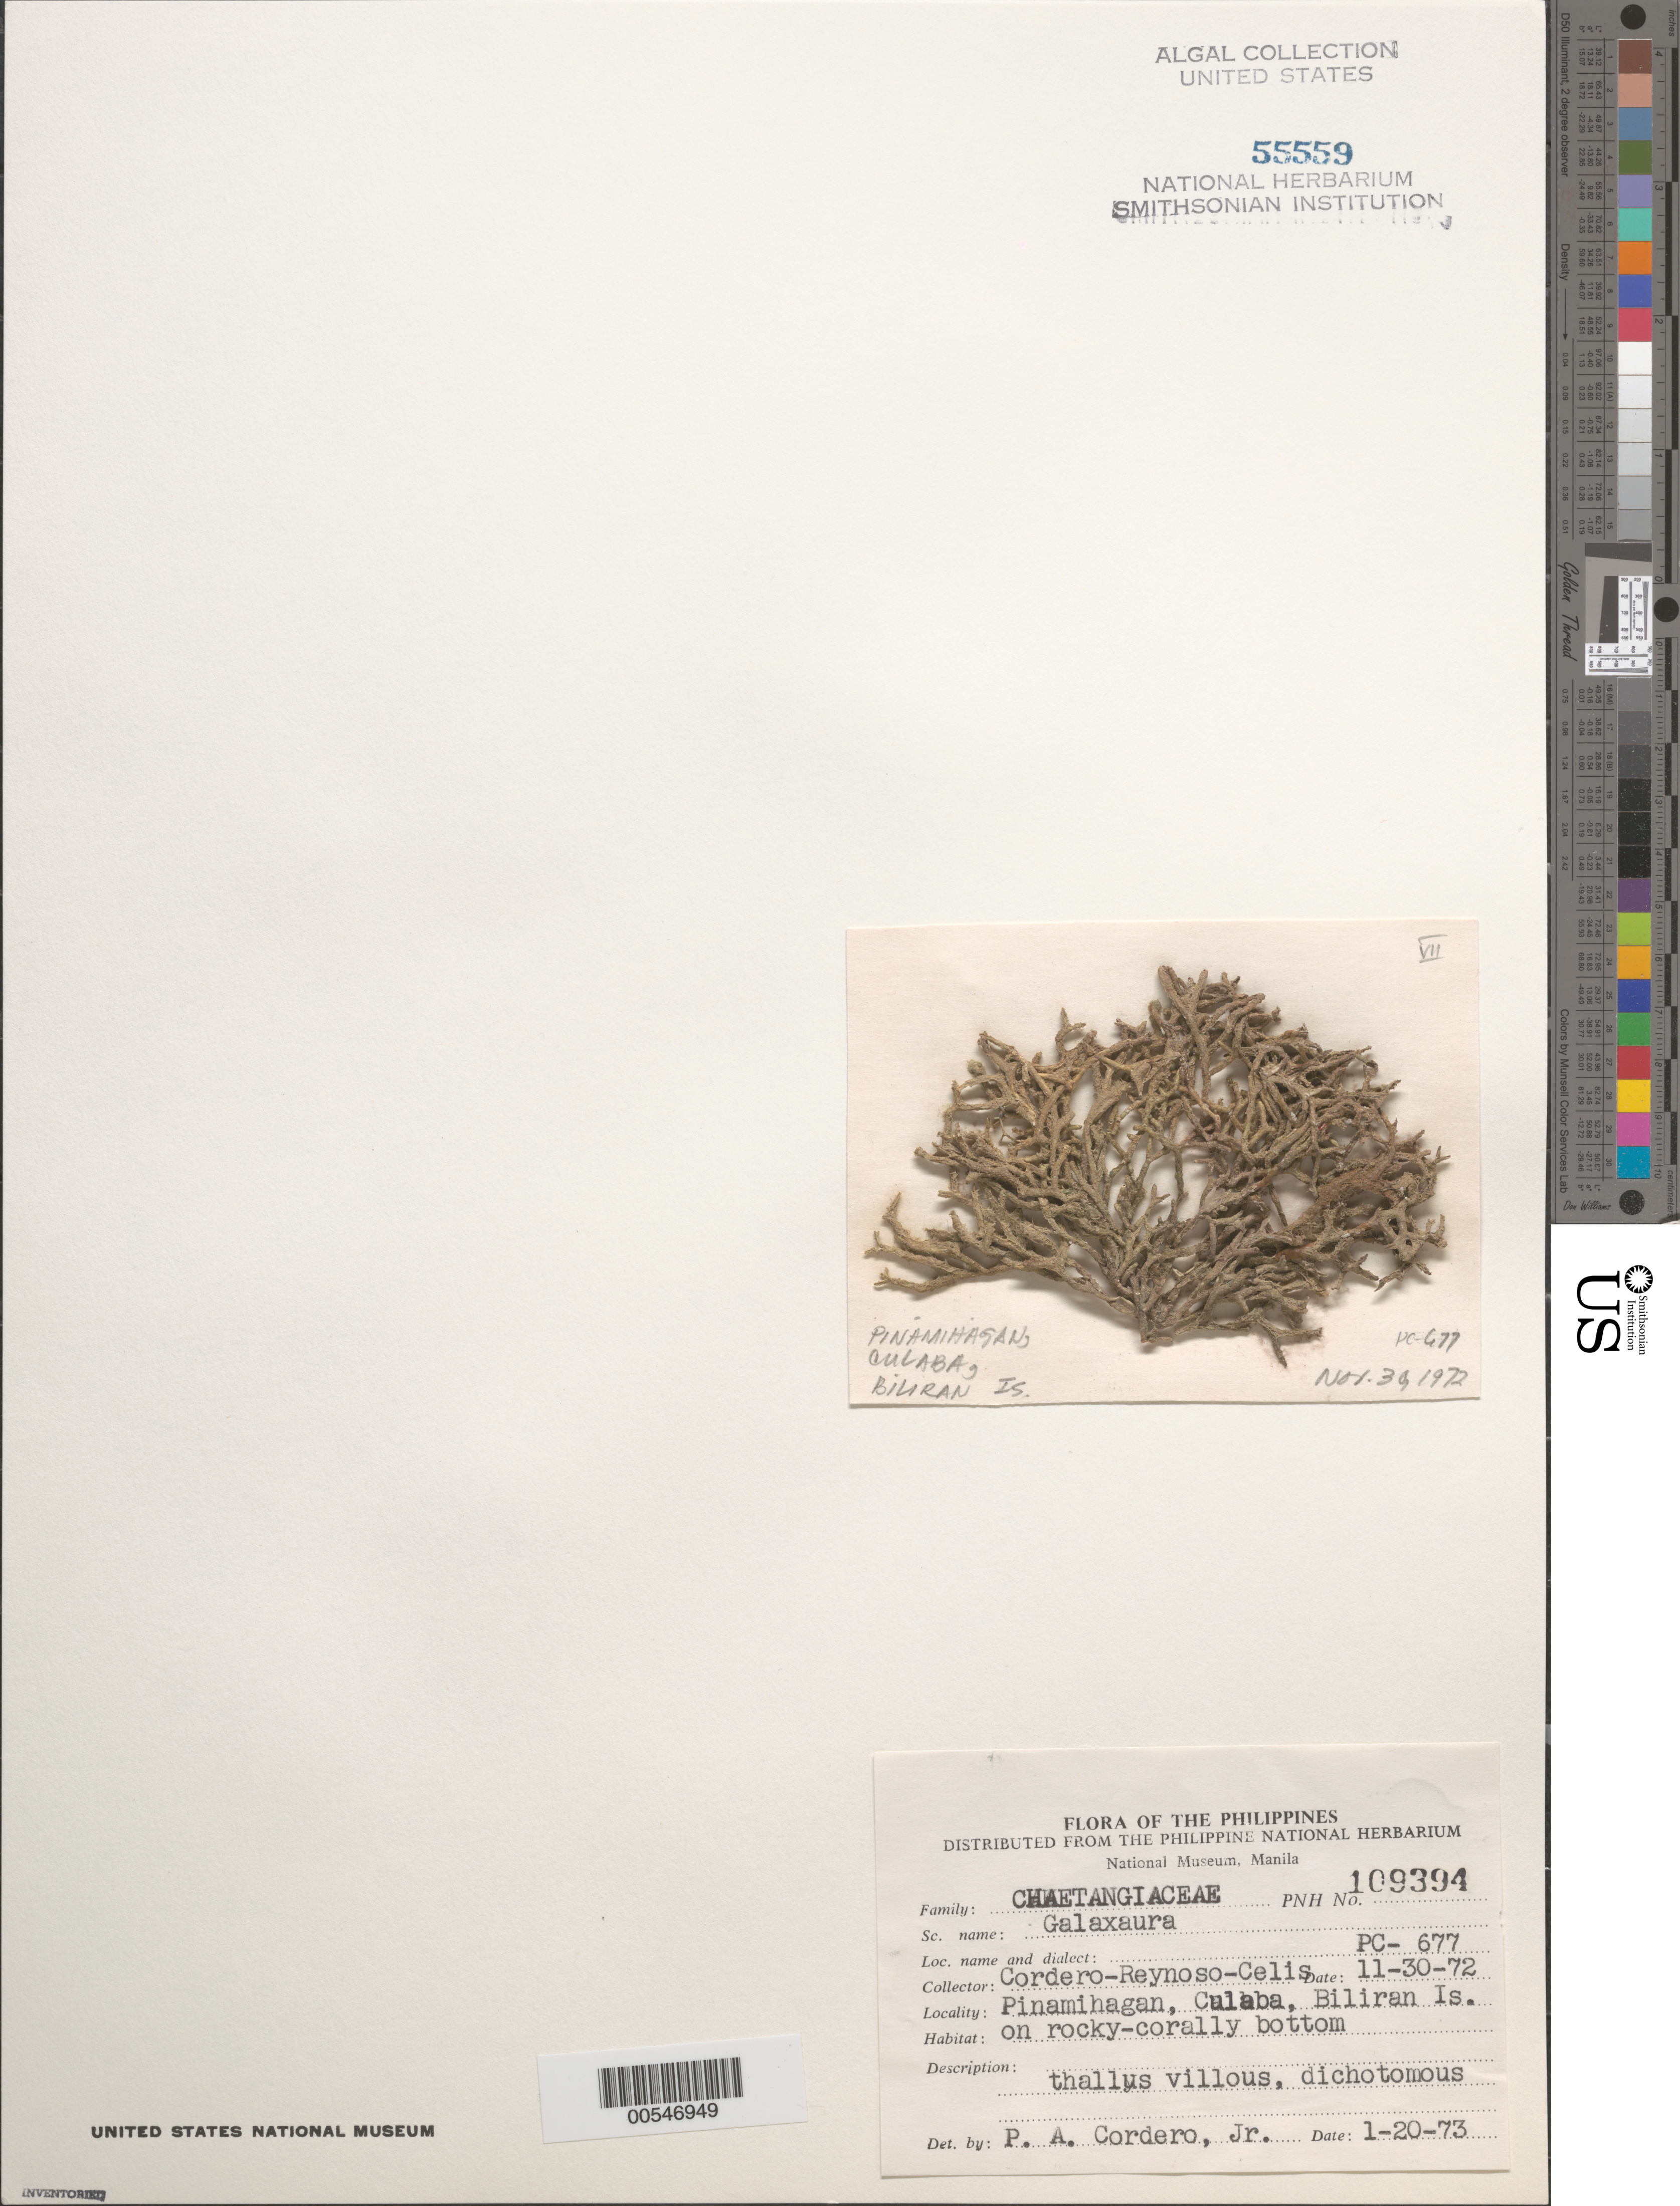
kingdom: Plantae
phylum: Rhodophyta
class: Florideophyceae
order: Nemaliales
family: Galaxauraceae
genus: Galaxaura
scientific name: Galaxaura sp.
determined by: Cordero, P. A., Jr.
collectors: P. A. Cordero, E. Reynoso & M. Celis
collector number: Pc-677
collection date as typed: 30 Nov 1972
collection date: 1972-11-30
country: Philippines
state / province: Eastern Visayas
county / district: Leyte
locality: Pinamihagan, culaba, biliran island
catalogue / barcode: US 55559